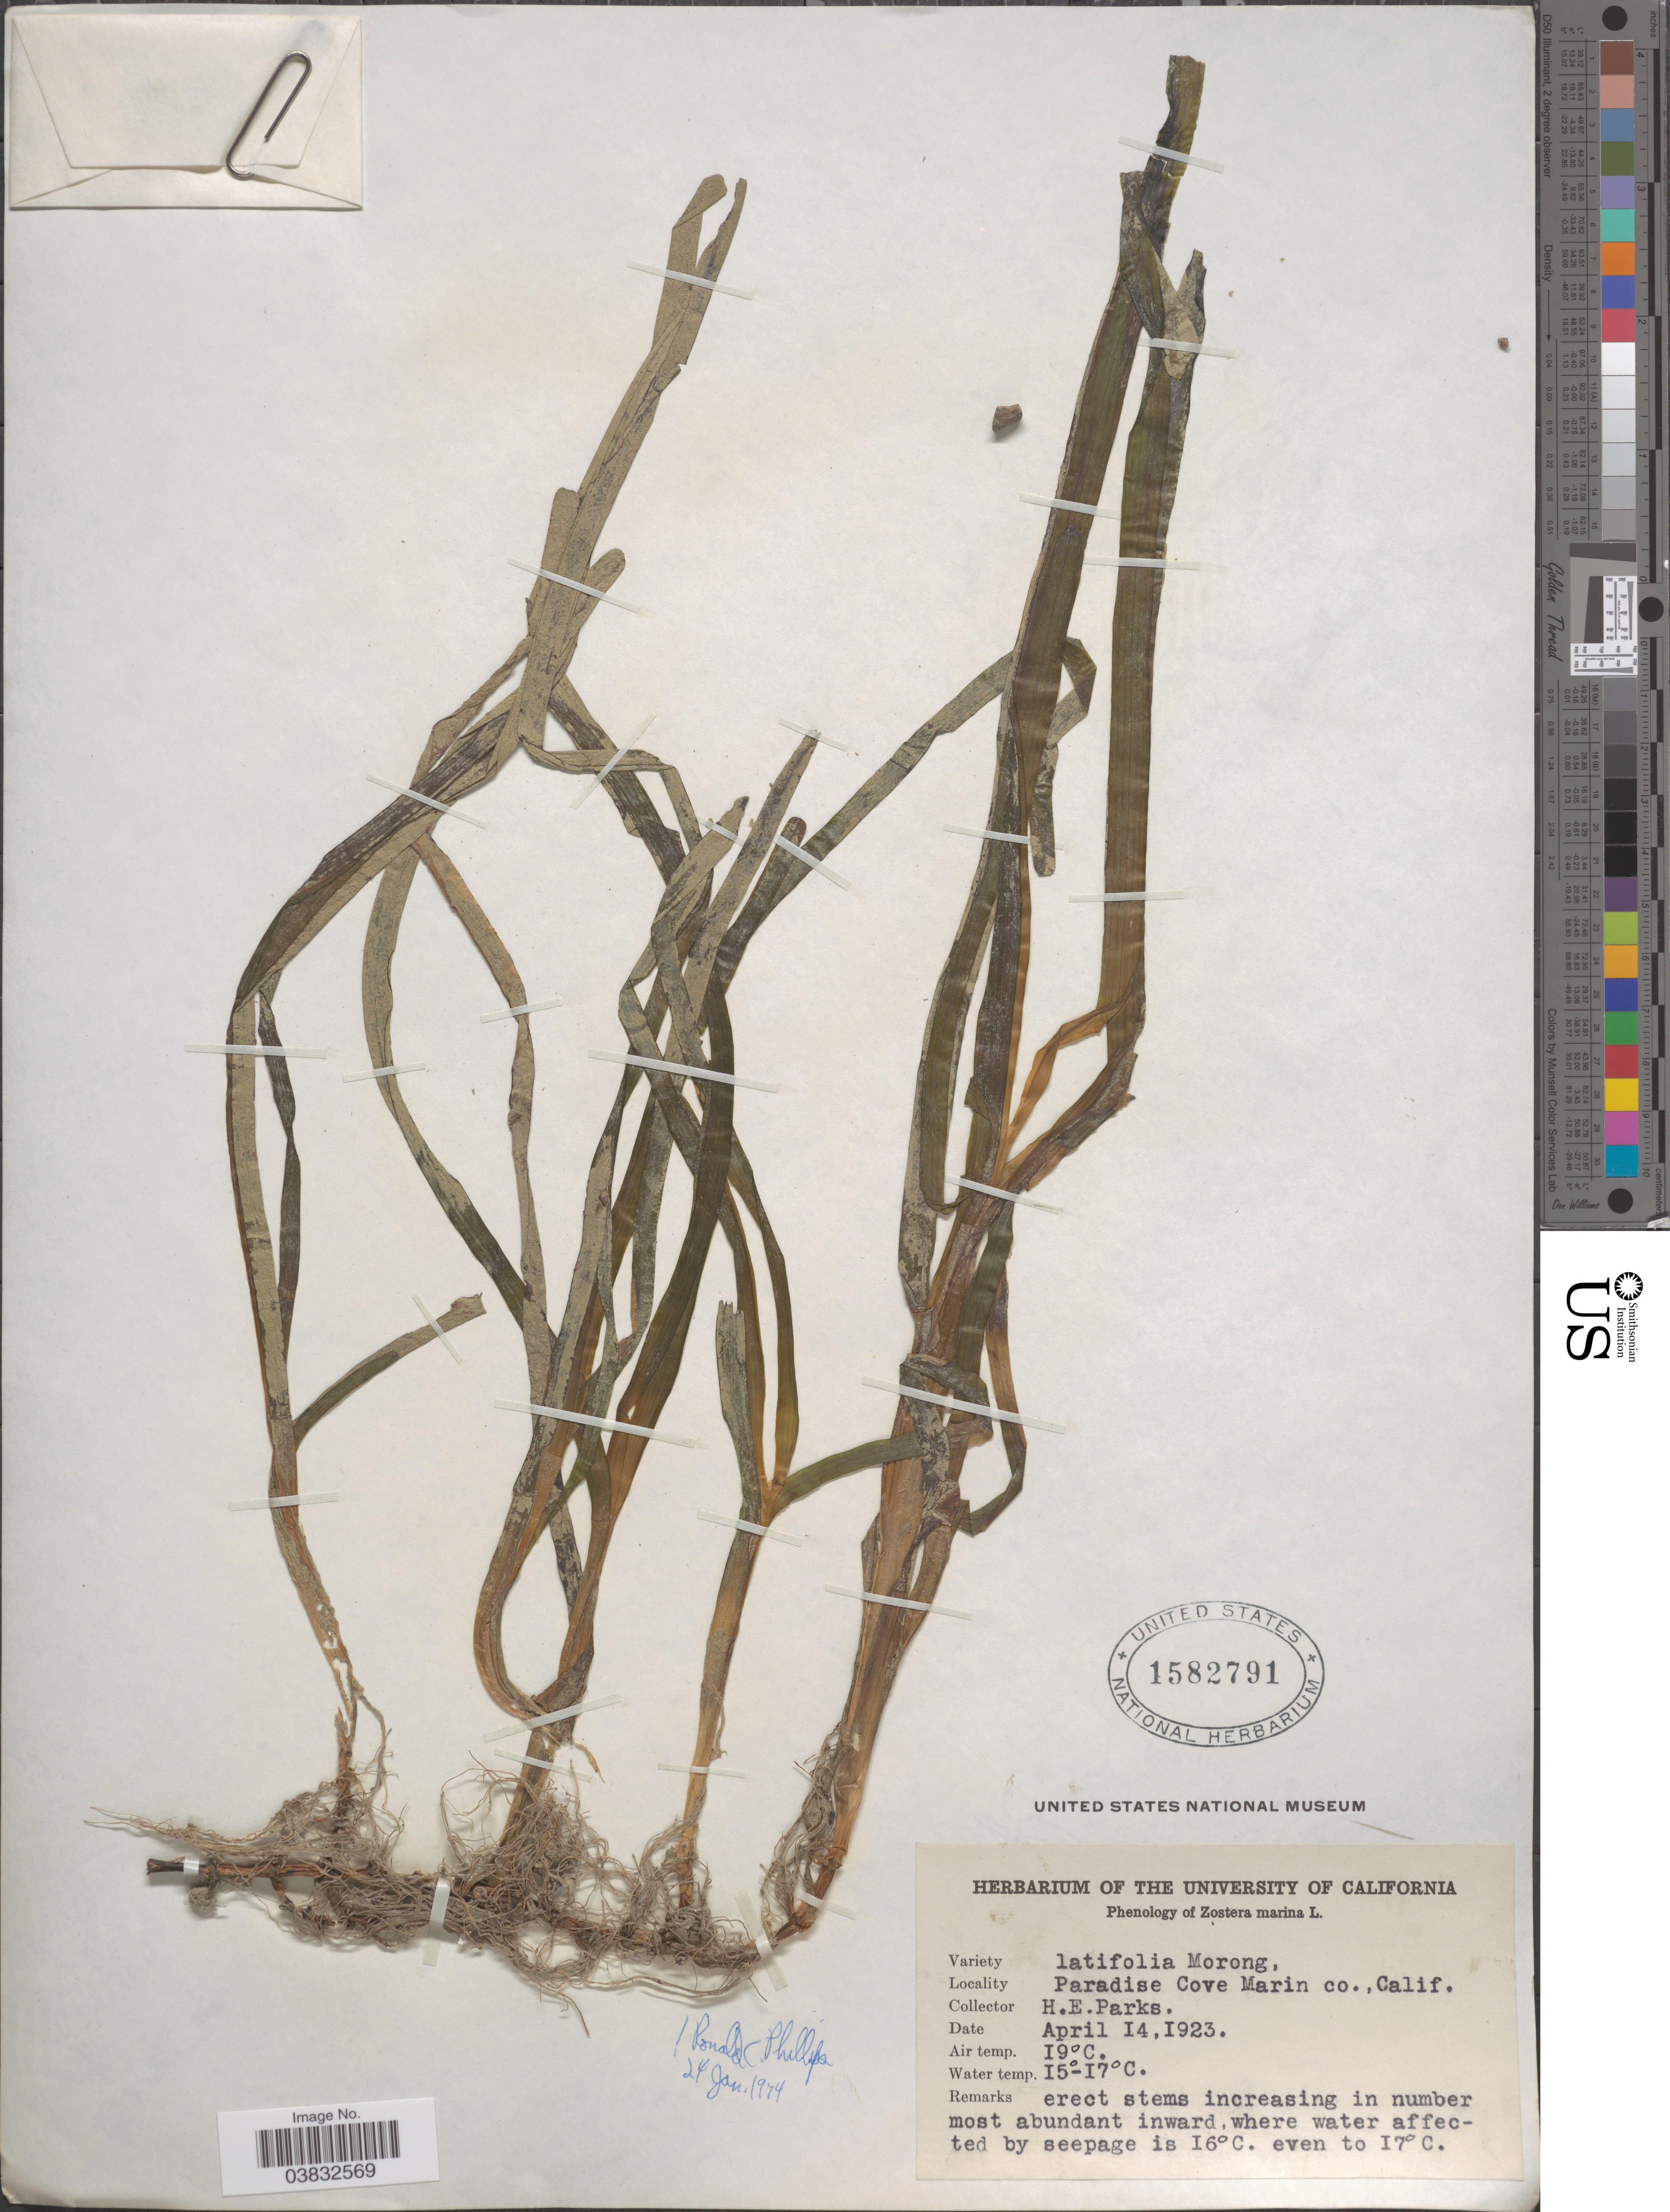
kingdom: Plantae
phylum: Tracheophyta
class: Liliopsida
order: Alismatales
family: Zosteraceae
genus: Zostera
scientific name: Zostera marina var. latifolia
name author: L.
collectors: H. E. Parks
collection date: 1923-04-14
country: United States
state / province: California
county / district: Marin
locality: Paradise Cove Marin Co.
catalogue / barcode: US 1582791